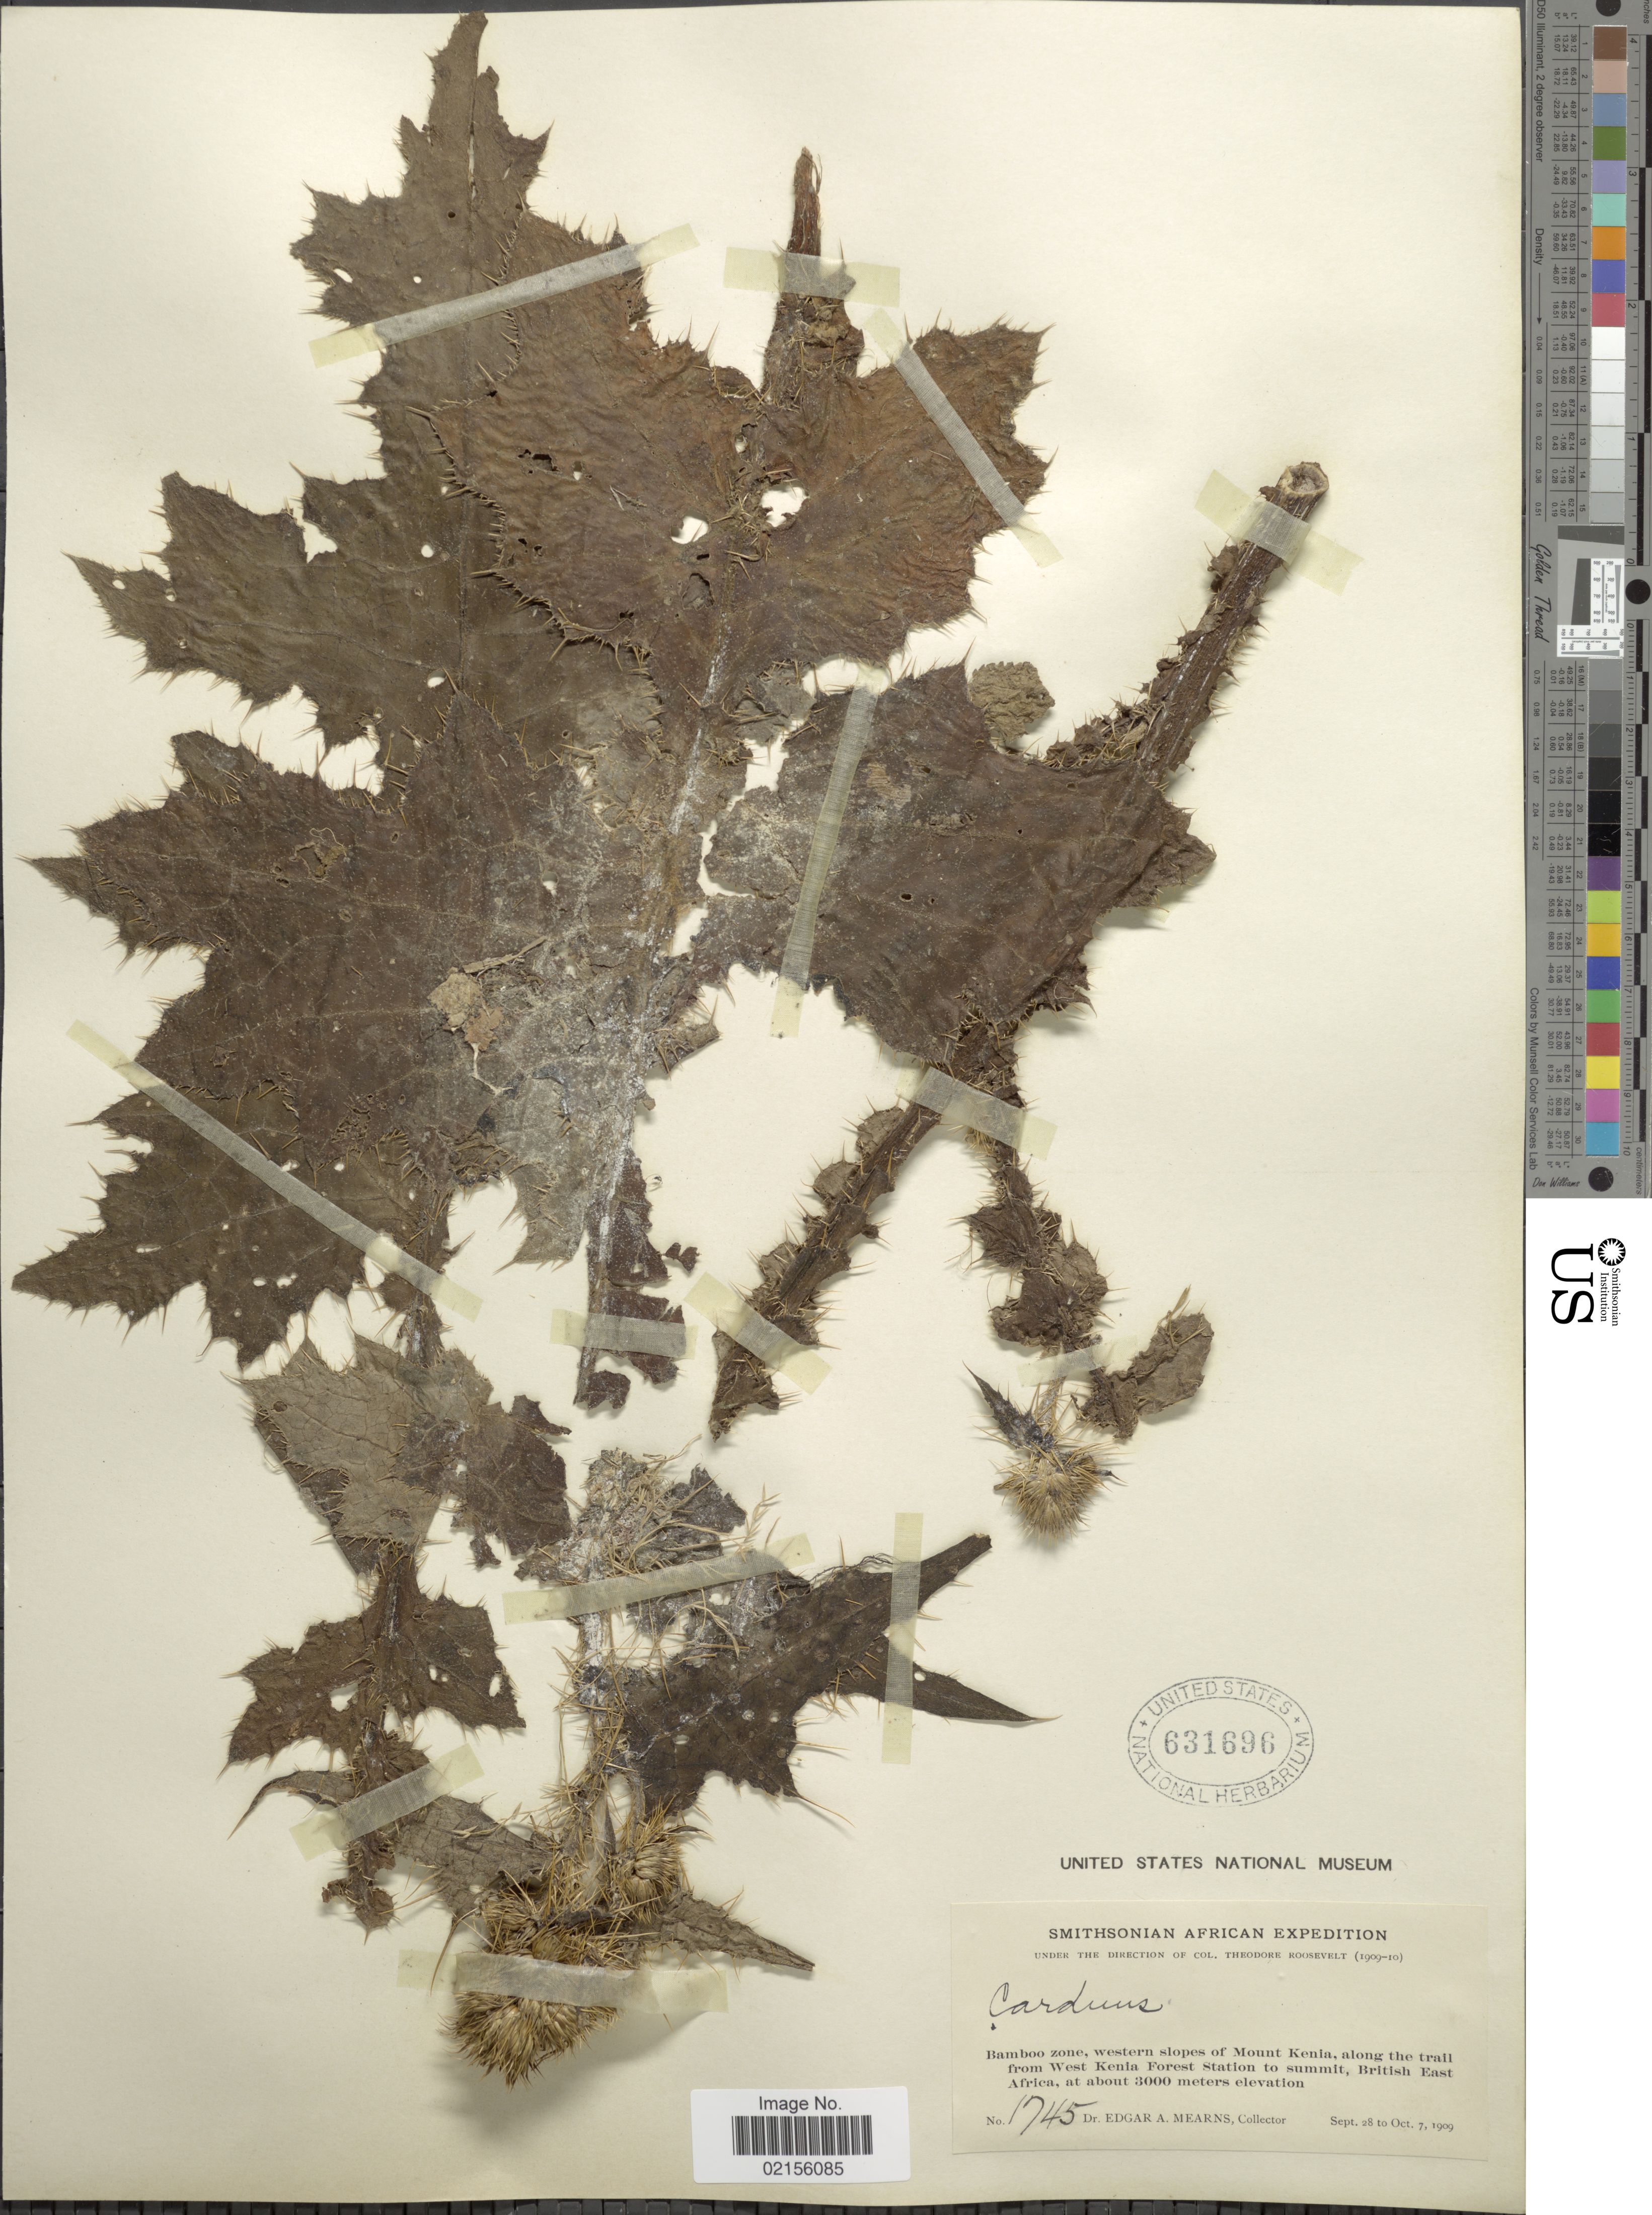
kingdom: Plantae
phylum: Tracheophyta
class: Magnoliopsida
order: Asterales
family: Asteraceae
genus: Carduus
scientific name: Carduus sp.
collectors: E. A. Mearns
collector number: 1745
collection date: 1909-09-28/1909-10-07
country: Kenya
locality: Bamboo zone, western slopes of Mount Kenia, along the trail from West Kenia Forest Station to summit, British East Africa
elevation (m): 3000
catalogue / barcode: US 631696